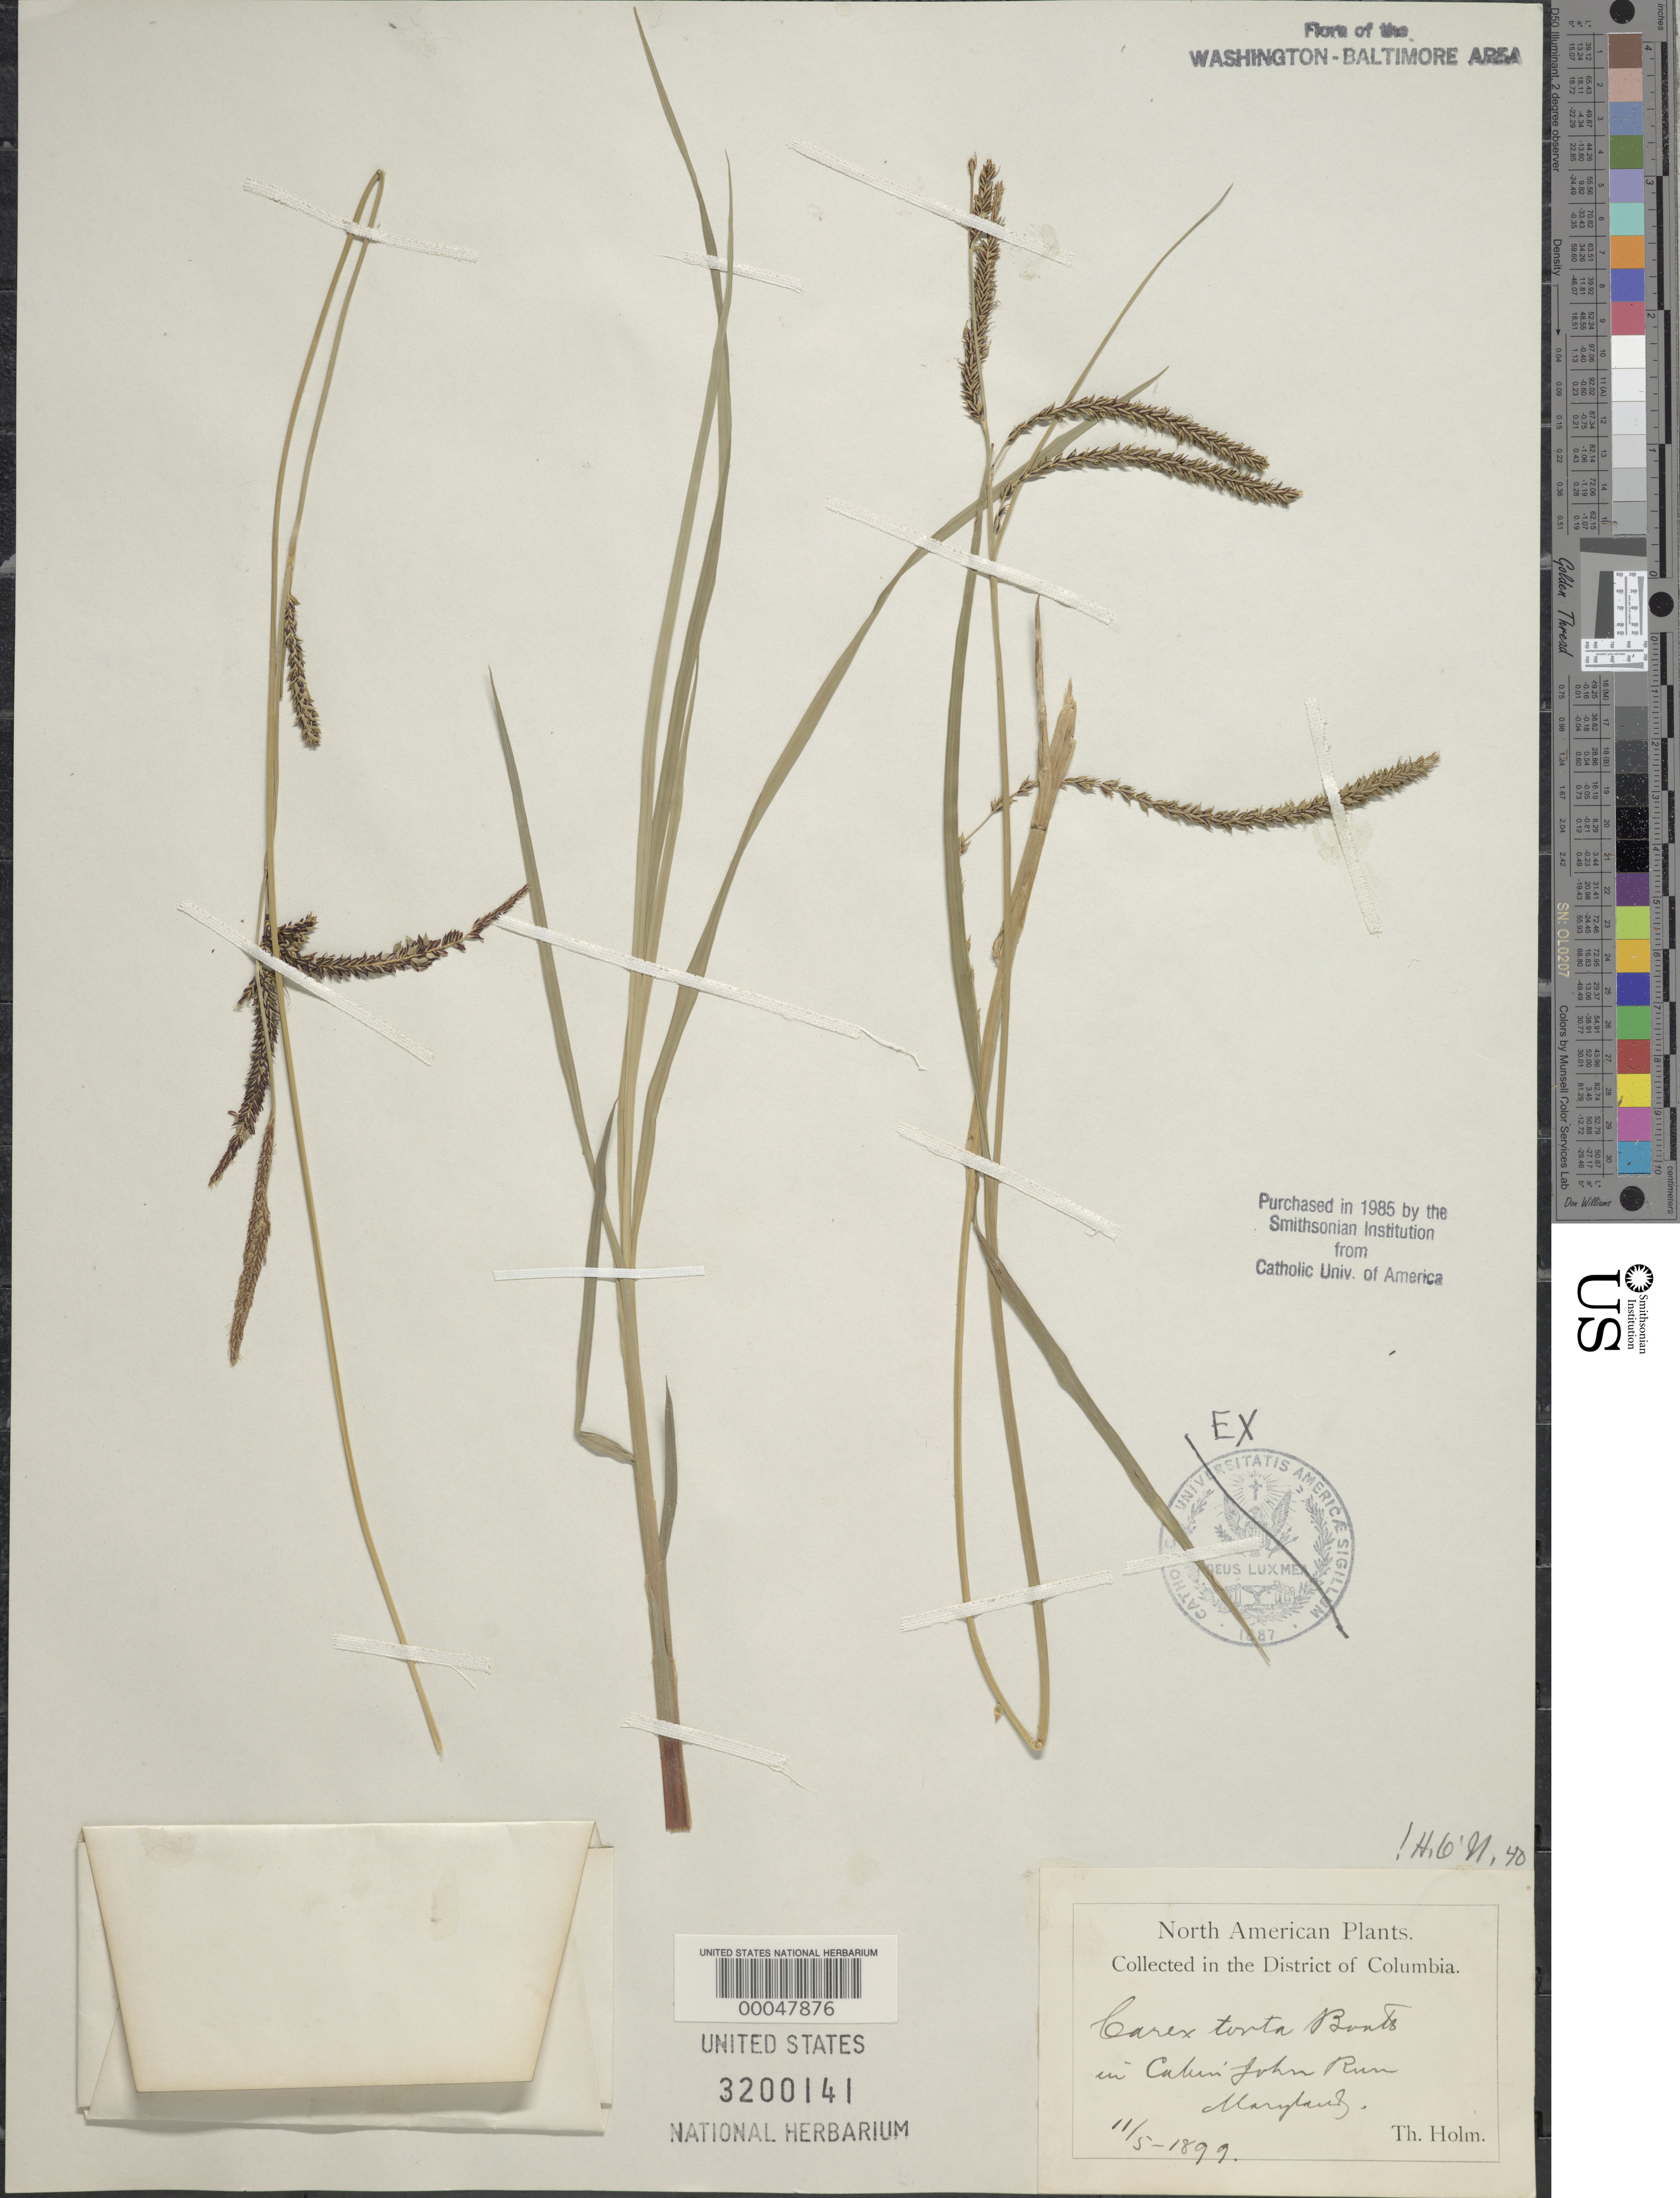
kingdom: Plantae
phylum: Tracheophyta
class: Liliopsida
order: Poales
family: Cyperaceae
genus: Carex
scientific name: Carex torta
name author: Boott ex Tuck.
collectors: T. Holm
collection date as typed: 11 May 1899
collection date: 1899-05-11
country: United States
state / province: Maryland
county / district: Montgomery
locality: Cabin John Run C. & O. Canal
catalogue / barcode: US 3200141